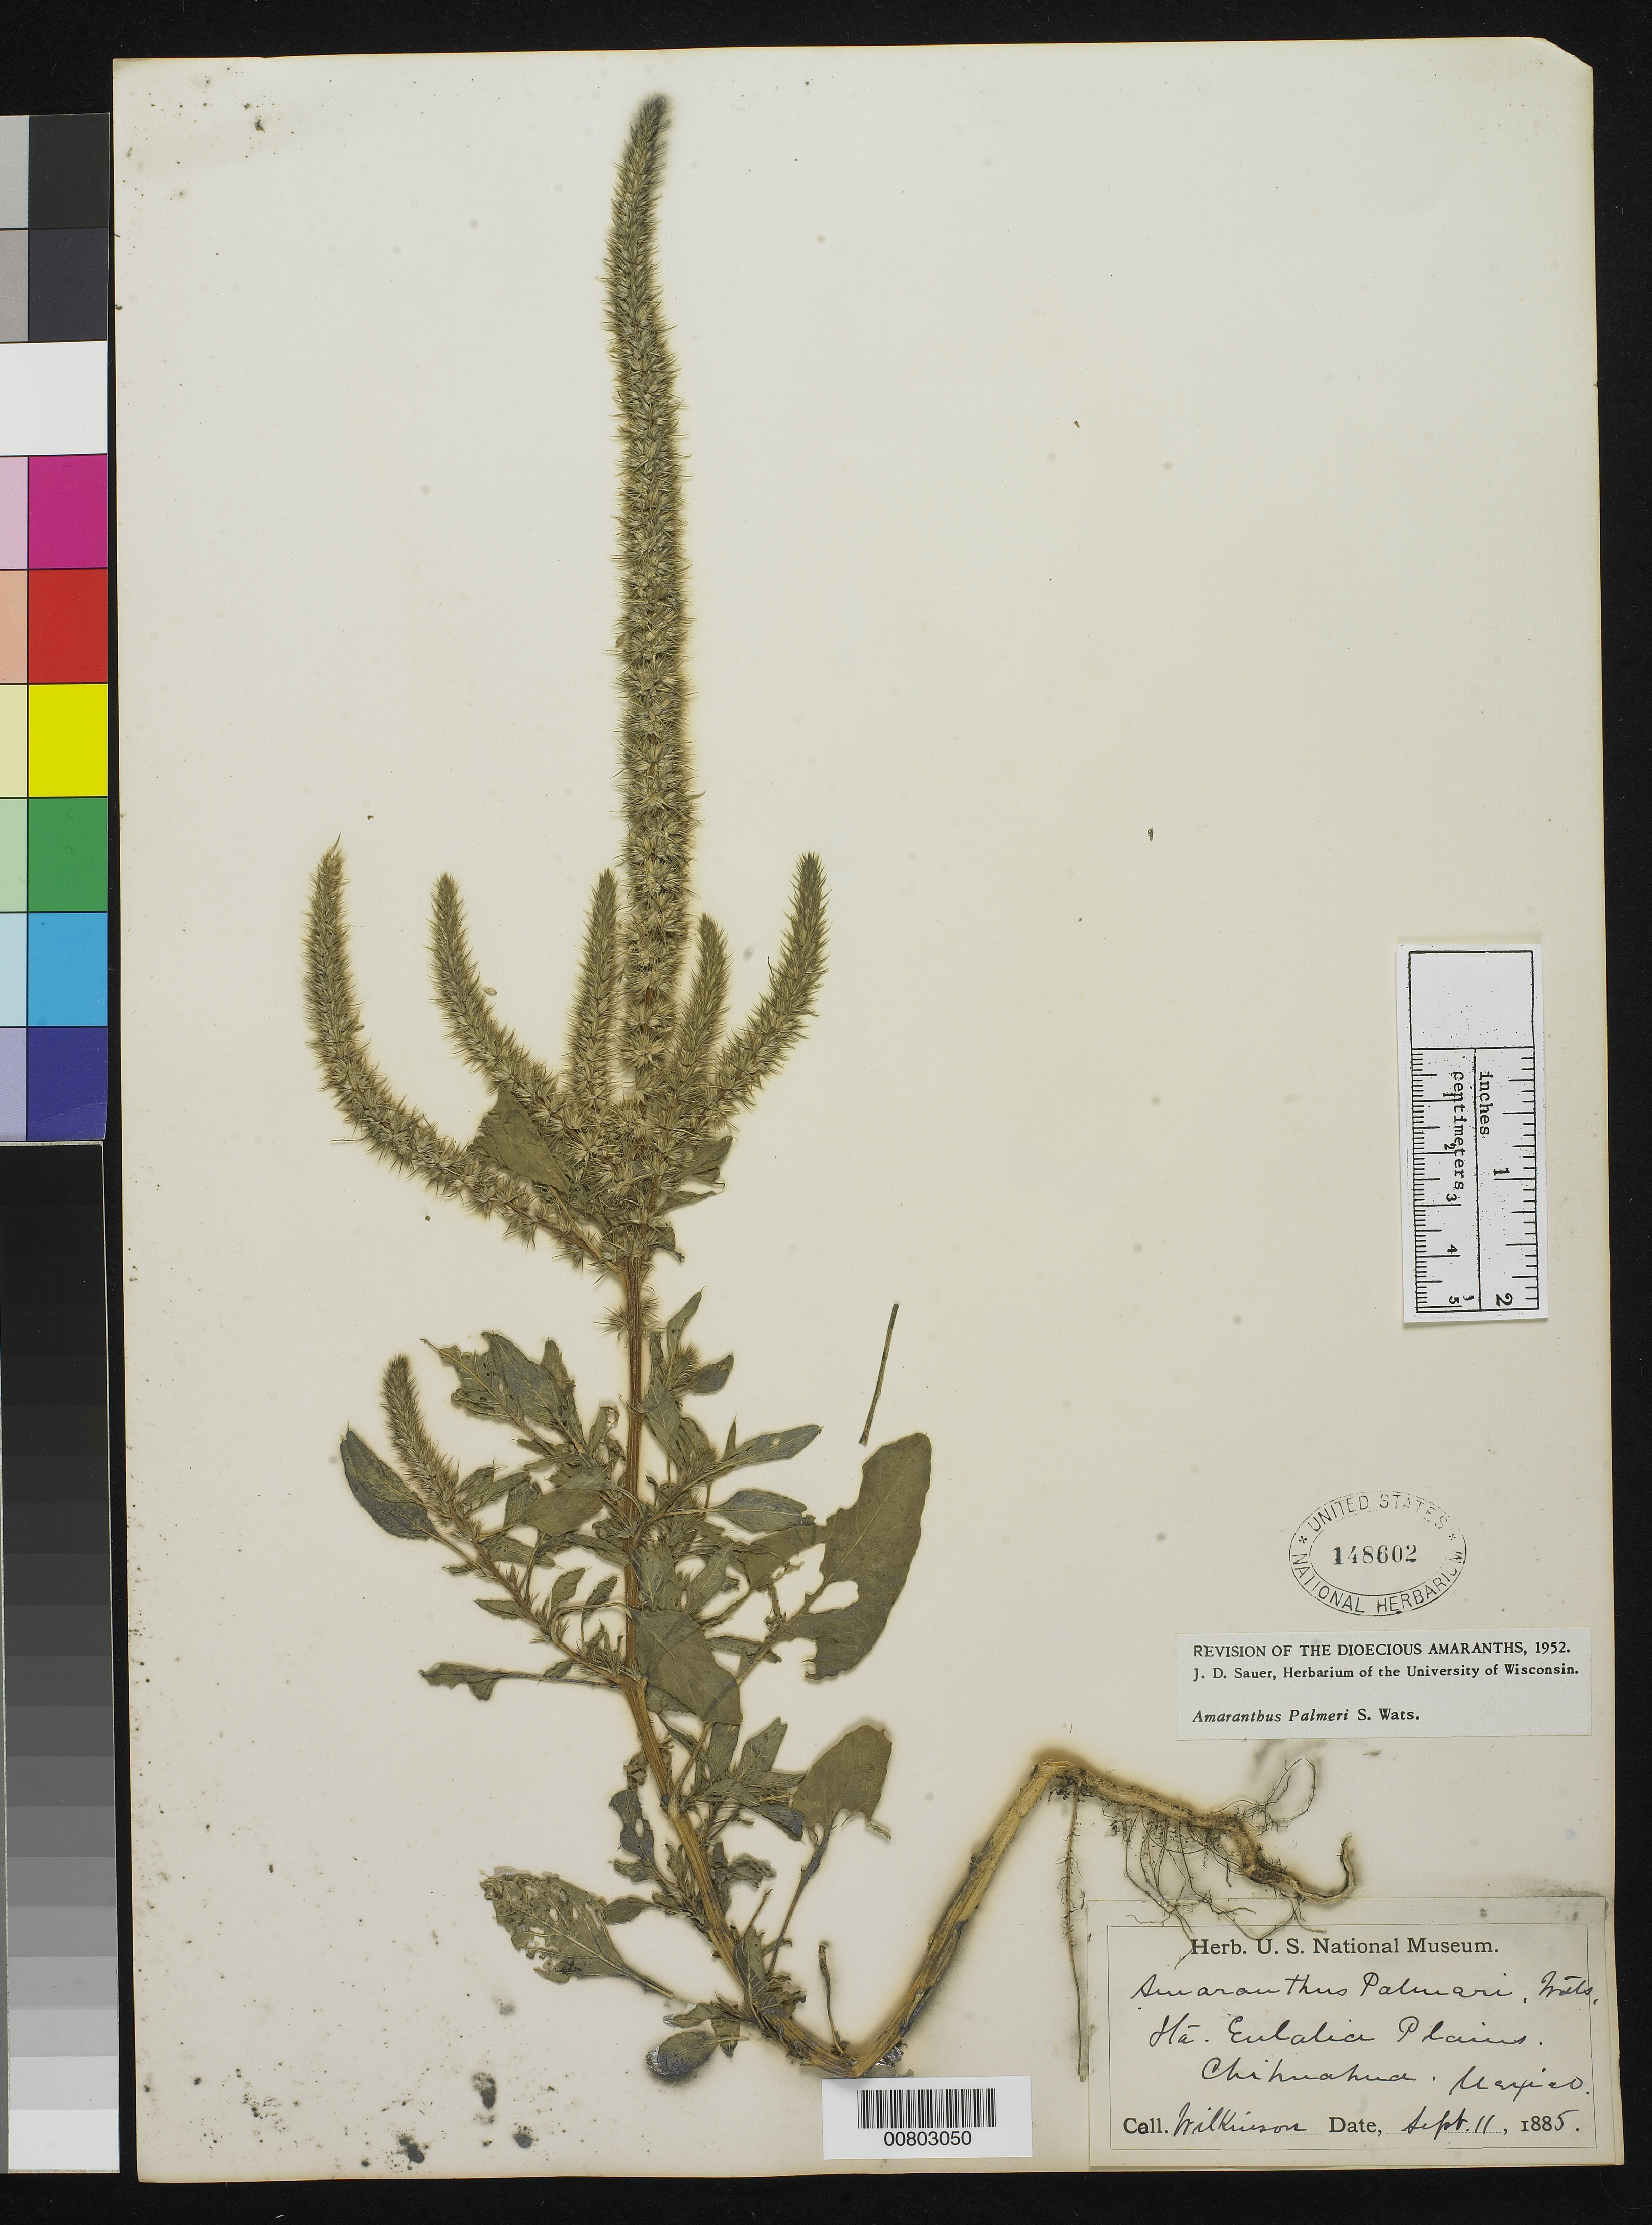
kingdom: Plantae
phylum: Tracheophyta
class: Magnoliopsida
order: Caryophyllales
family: Amaranthaceae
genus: Amaranthus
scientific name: Amaranthus palmeri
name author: S. Watson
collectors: E. Wilkinson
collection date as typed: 11 Sep 1885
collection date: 1885-09-11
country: Mexico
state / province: Chihuahua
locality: Sta. Eulalia plains, Chihuahua.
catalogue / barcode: US 148602